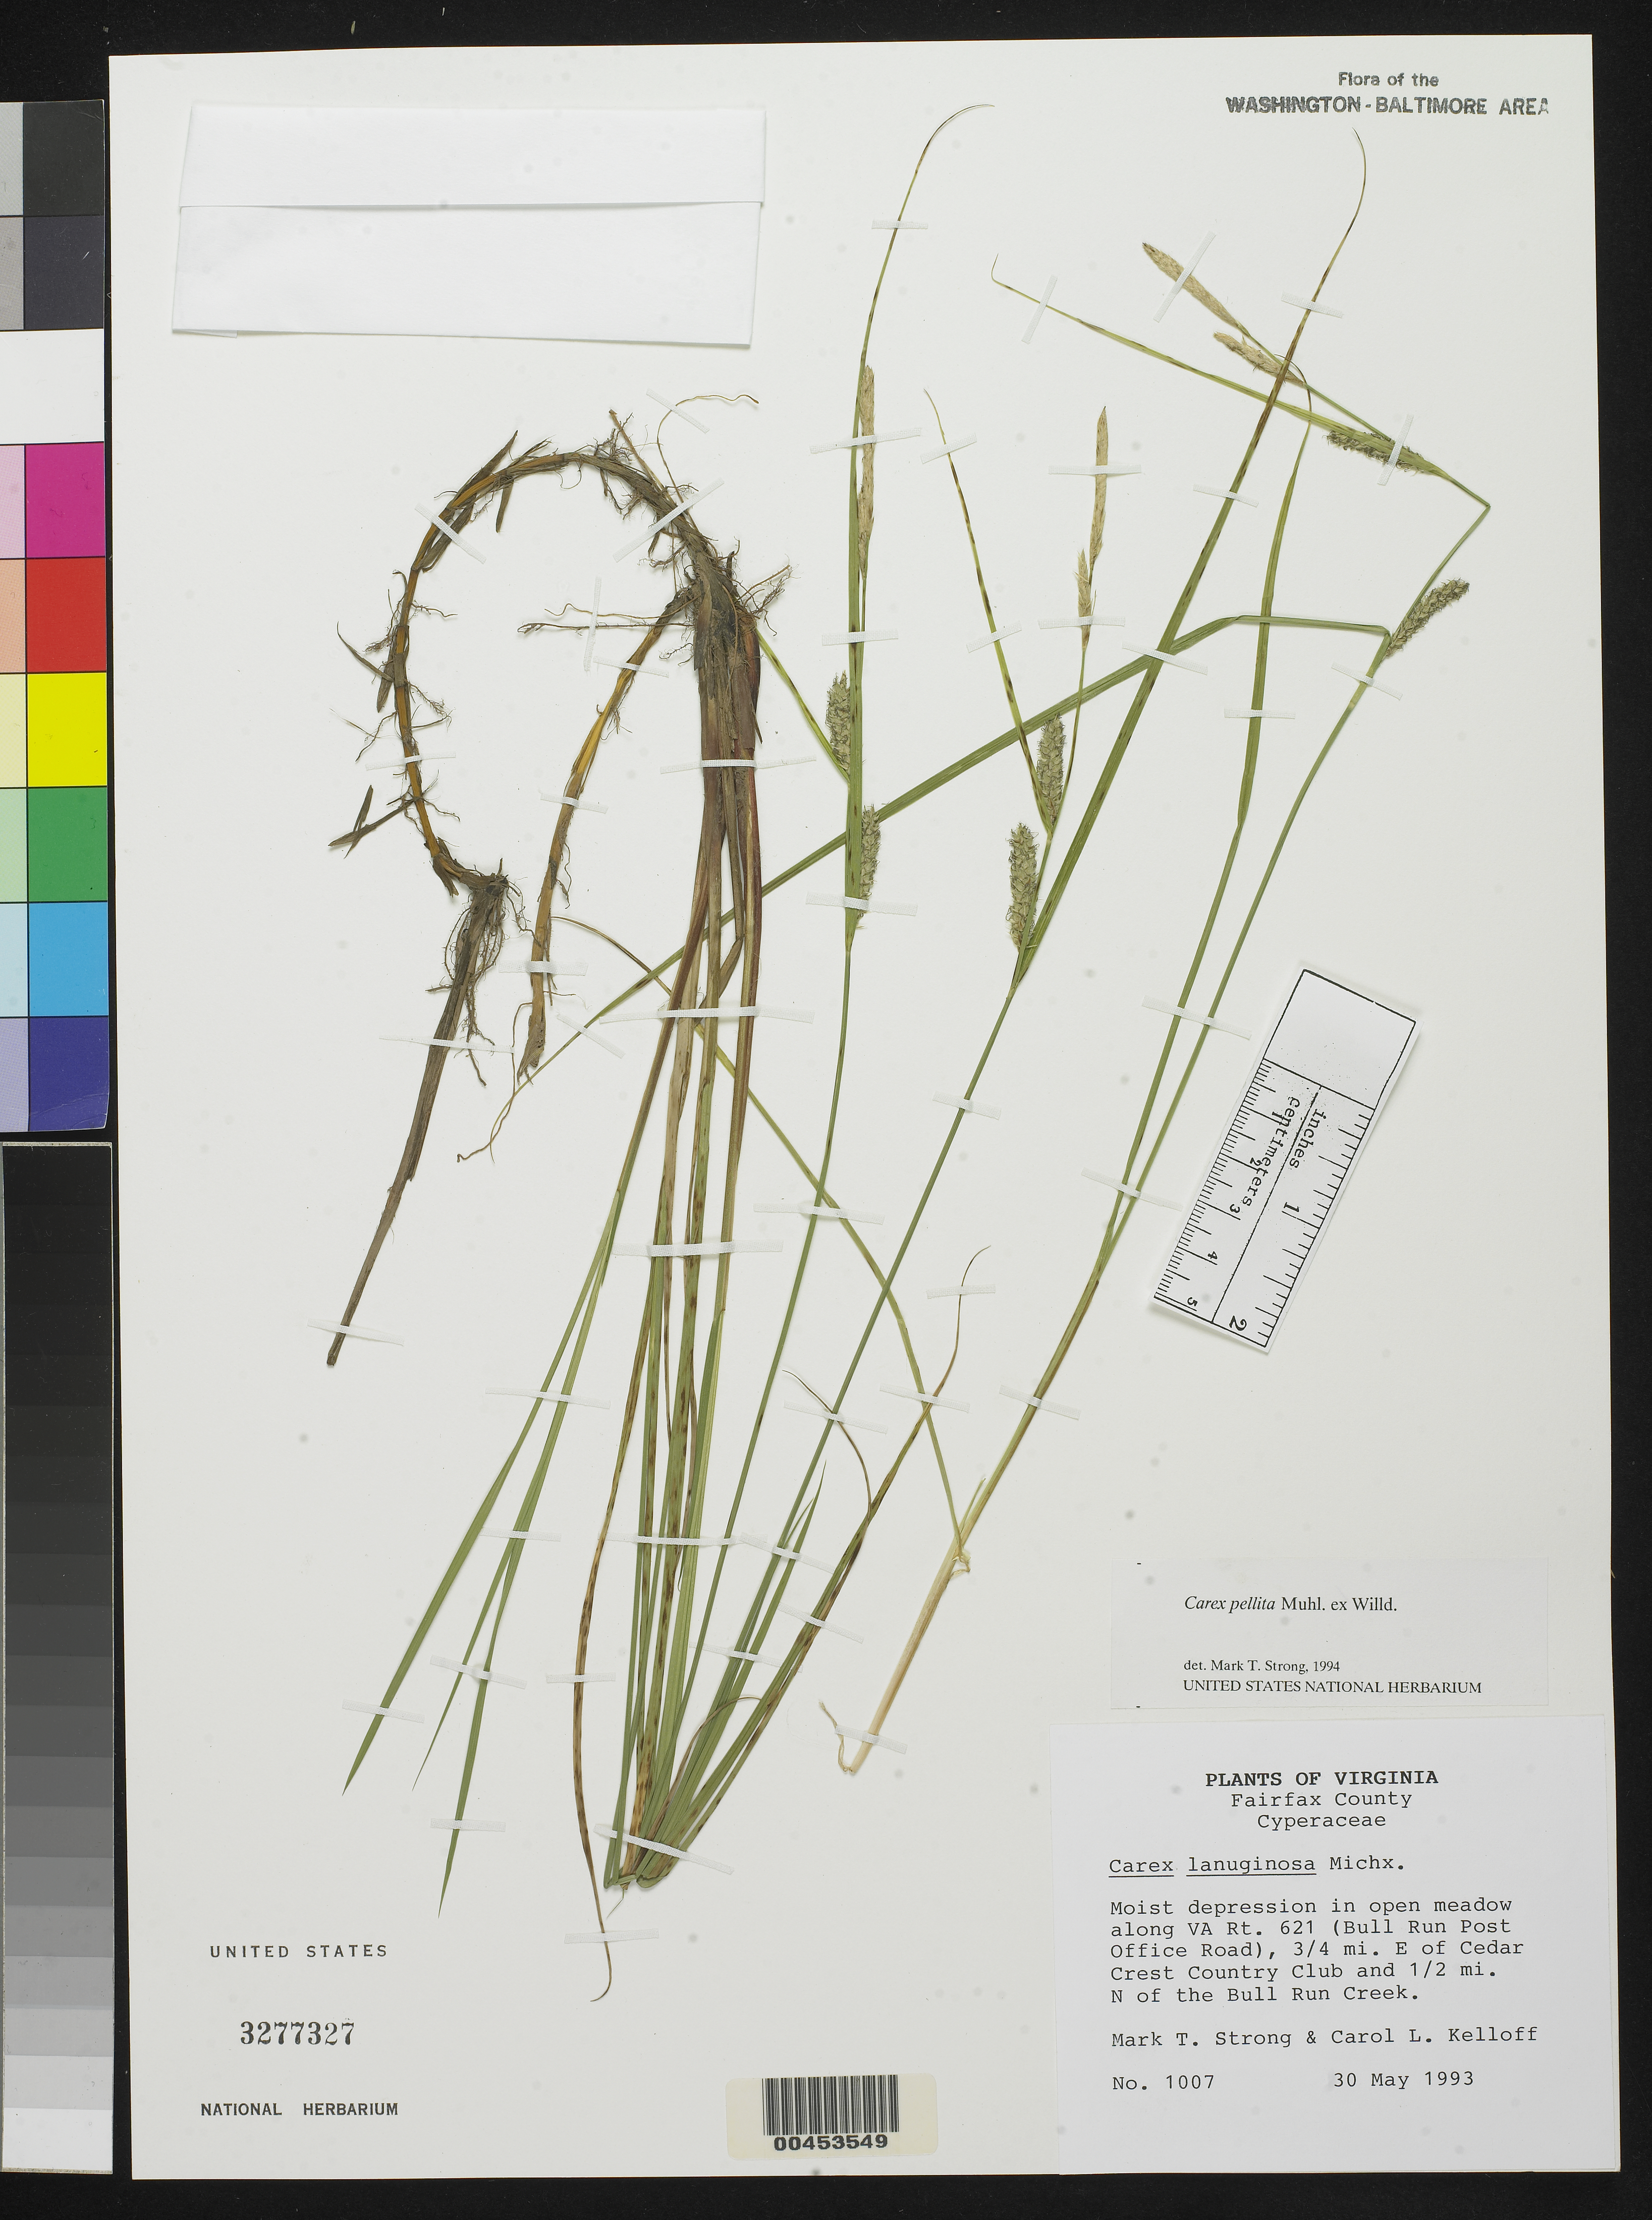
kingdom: Plantae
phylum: Tracheophyta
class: Liliopsida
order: Poales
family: Cyperaceae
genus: Carex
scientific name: Carex pellita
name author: Muhl. ex Willd.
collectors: M. T. Strong & C. L. Kelloff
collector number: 1007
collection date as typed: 30 May 1993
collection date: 1993-05-30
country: United States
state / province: Virginia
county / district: Fairfax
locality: Along VA Rt. 621 (Bull Run Post Office Road) E of Cedar Crest Country Club and N of Bull Run Creek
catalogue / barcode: US 3277327